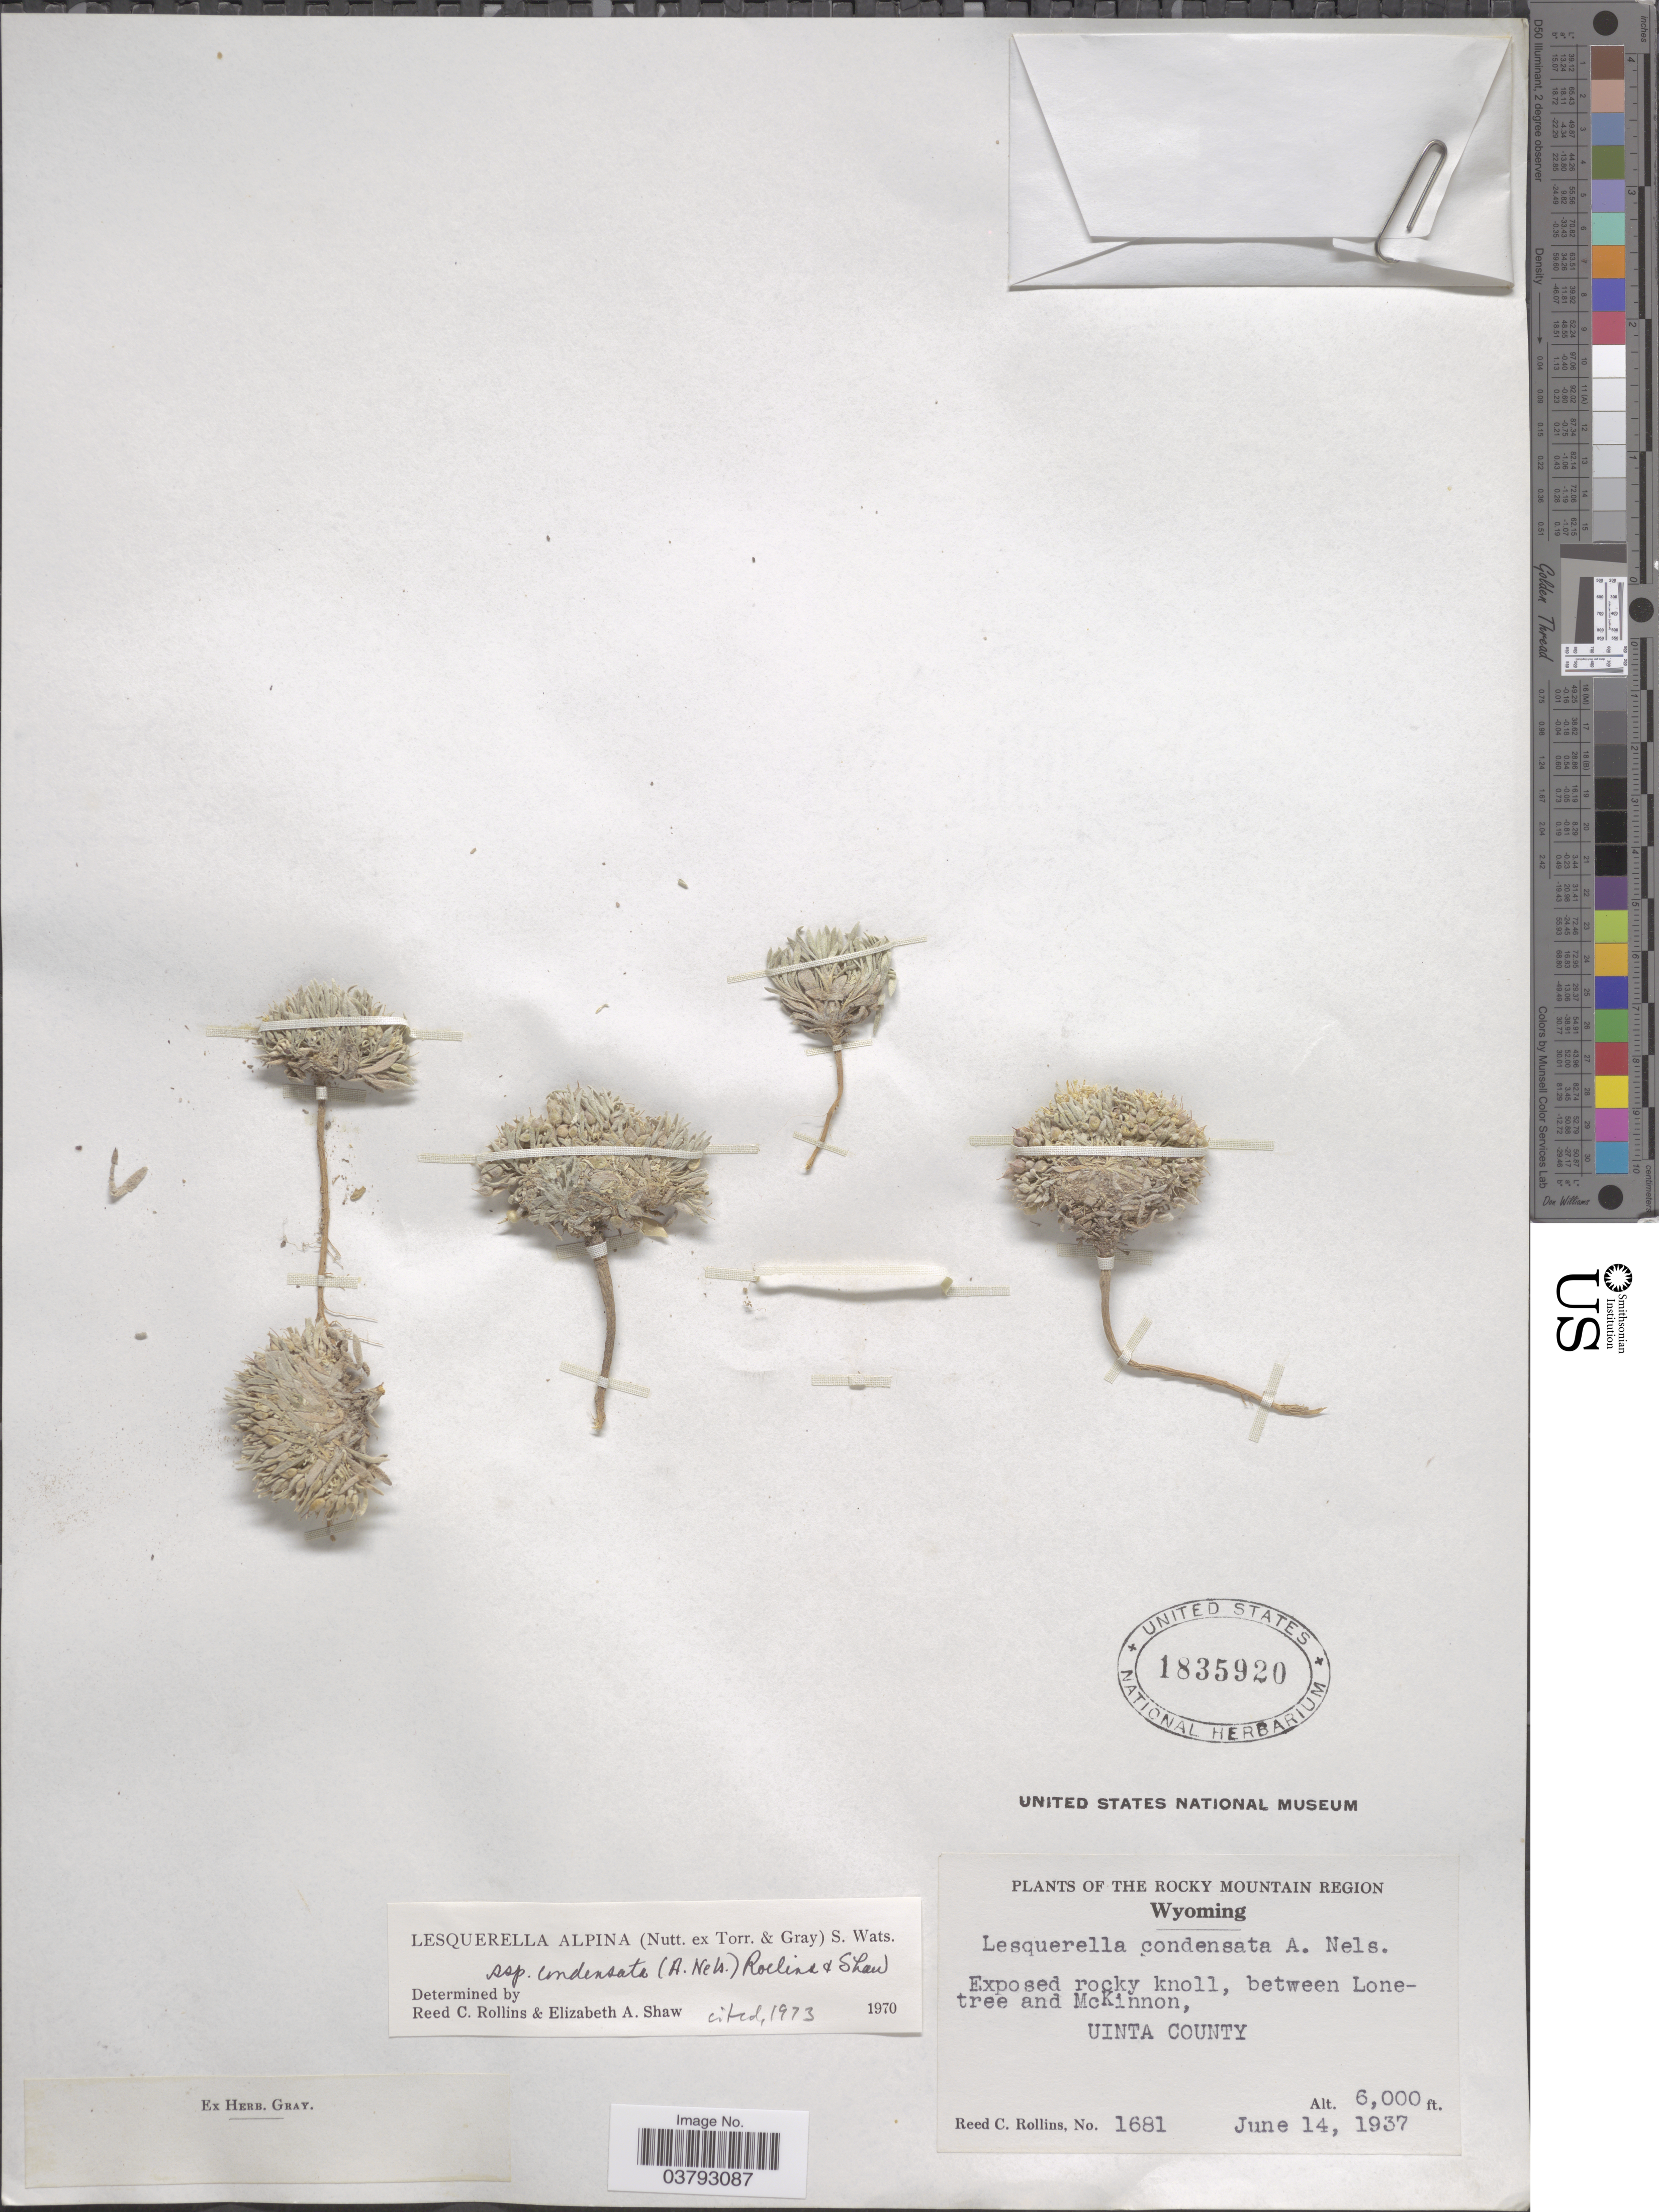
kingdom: Plantae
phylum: Tracheophyta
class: Magnoliopsida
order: Brassicales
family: Brassicaceae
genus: Lesquerella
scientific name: Lesquerella alpina subsp. condensata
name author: (A. Nelson) Rollins & E.A. Shaw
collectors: R. C. Rollins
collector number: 1681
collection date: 1937-06-14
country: United States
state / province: Wyoming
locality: The Rocky Mountain Region. Between Lonetree and McKinnon, Uinta County.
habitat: exposed rocky knoll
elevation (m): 1829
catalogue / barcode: US 1835920